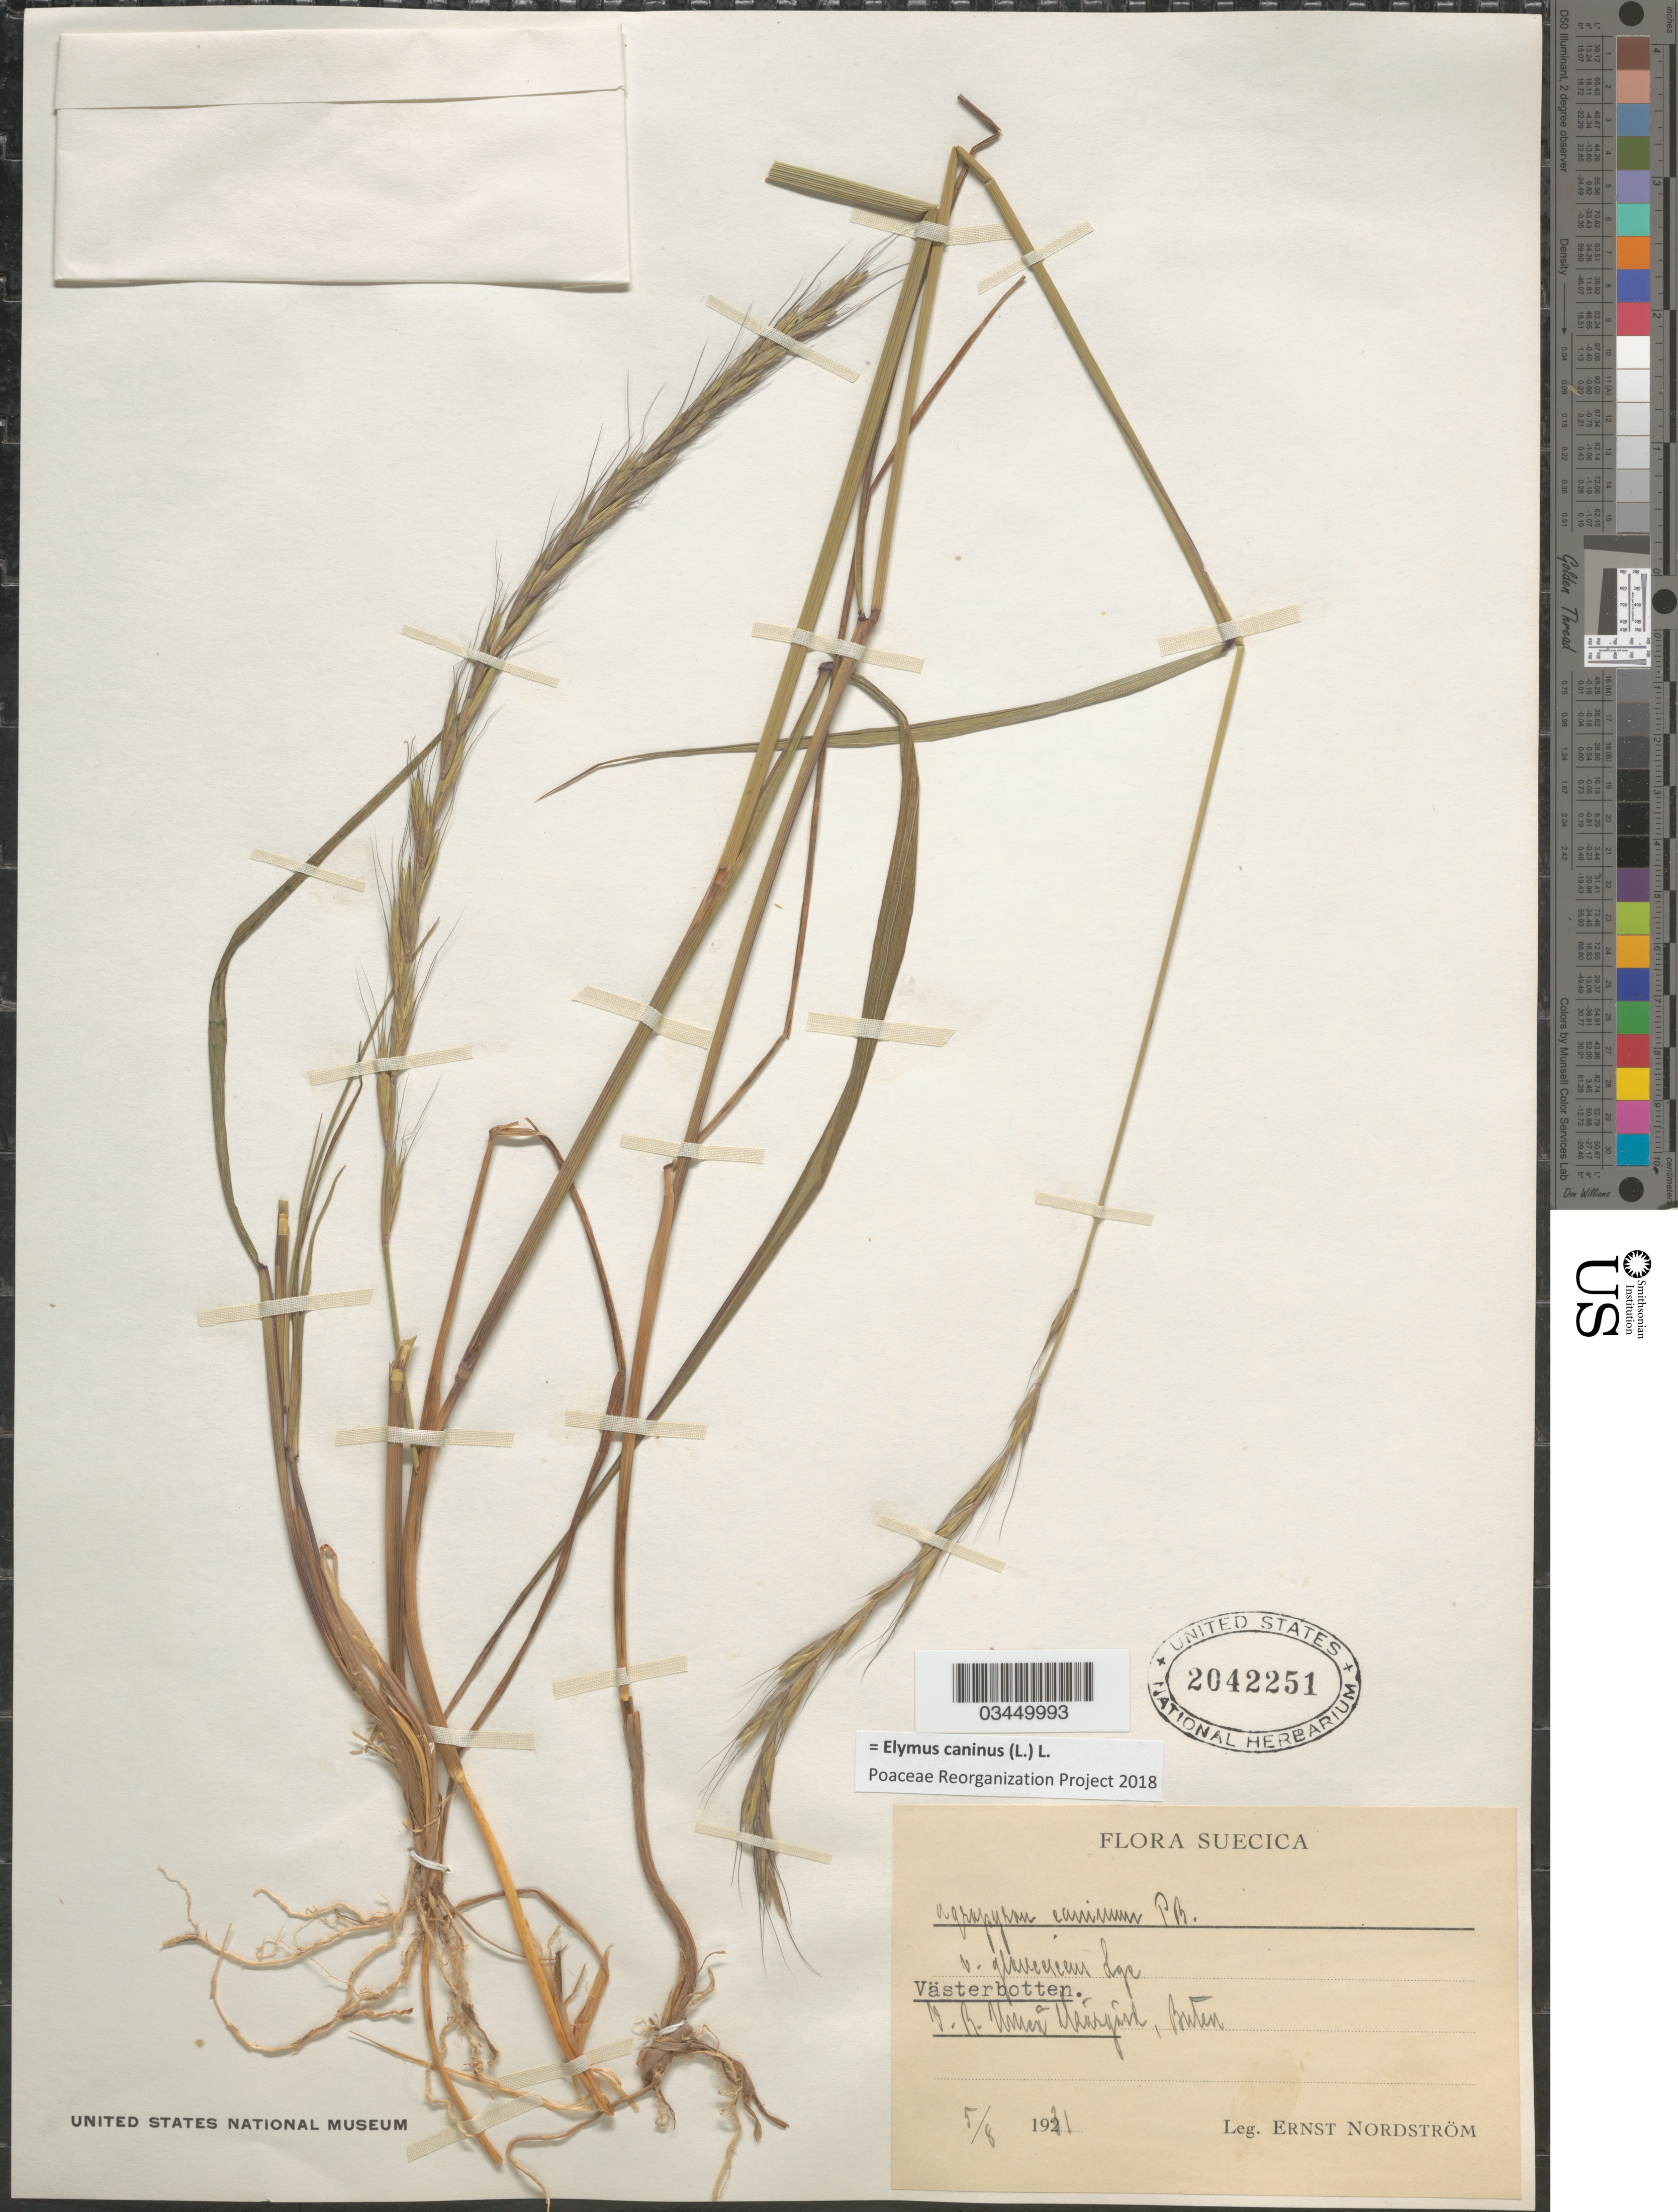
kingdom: Plantae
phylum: Tracheophyta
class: Liliopsida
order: Poales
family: Poaceae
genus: Elymus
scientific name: Elymus caninus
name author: (L.) L.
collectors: E. Nordström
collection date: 1931-08-05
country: Sweden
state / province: Västerbotten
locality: Suecica. Västerbotten. V.B. Umeå Uråryård, Buten.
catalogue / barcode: US 2042251